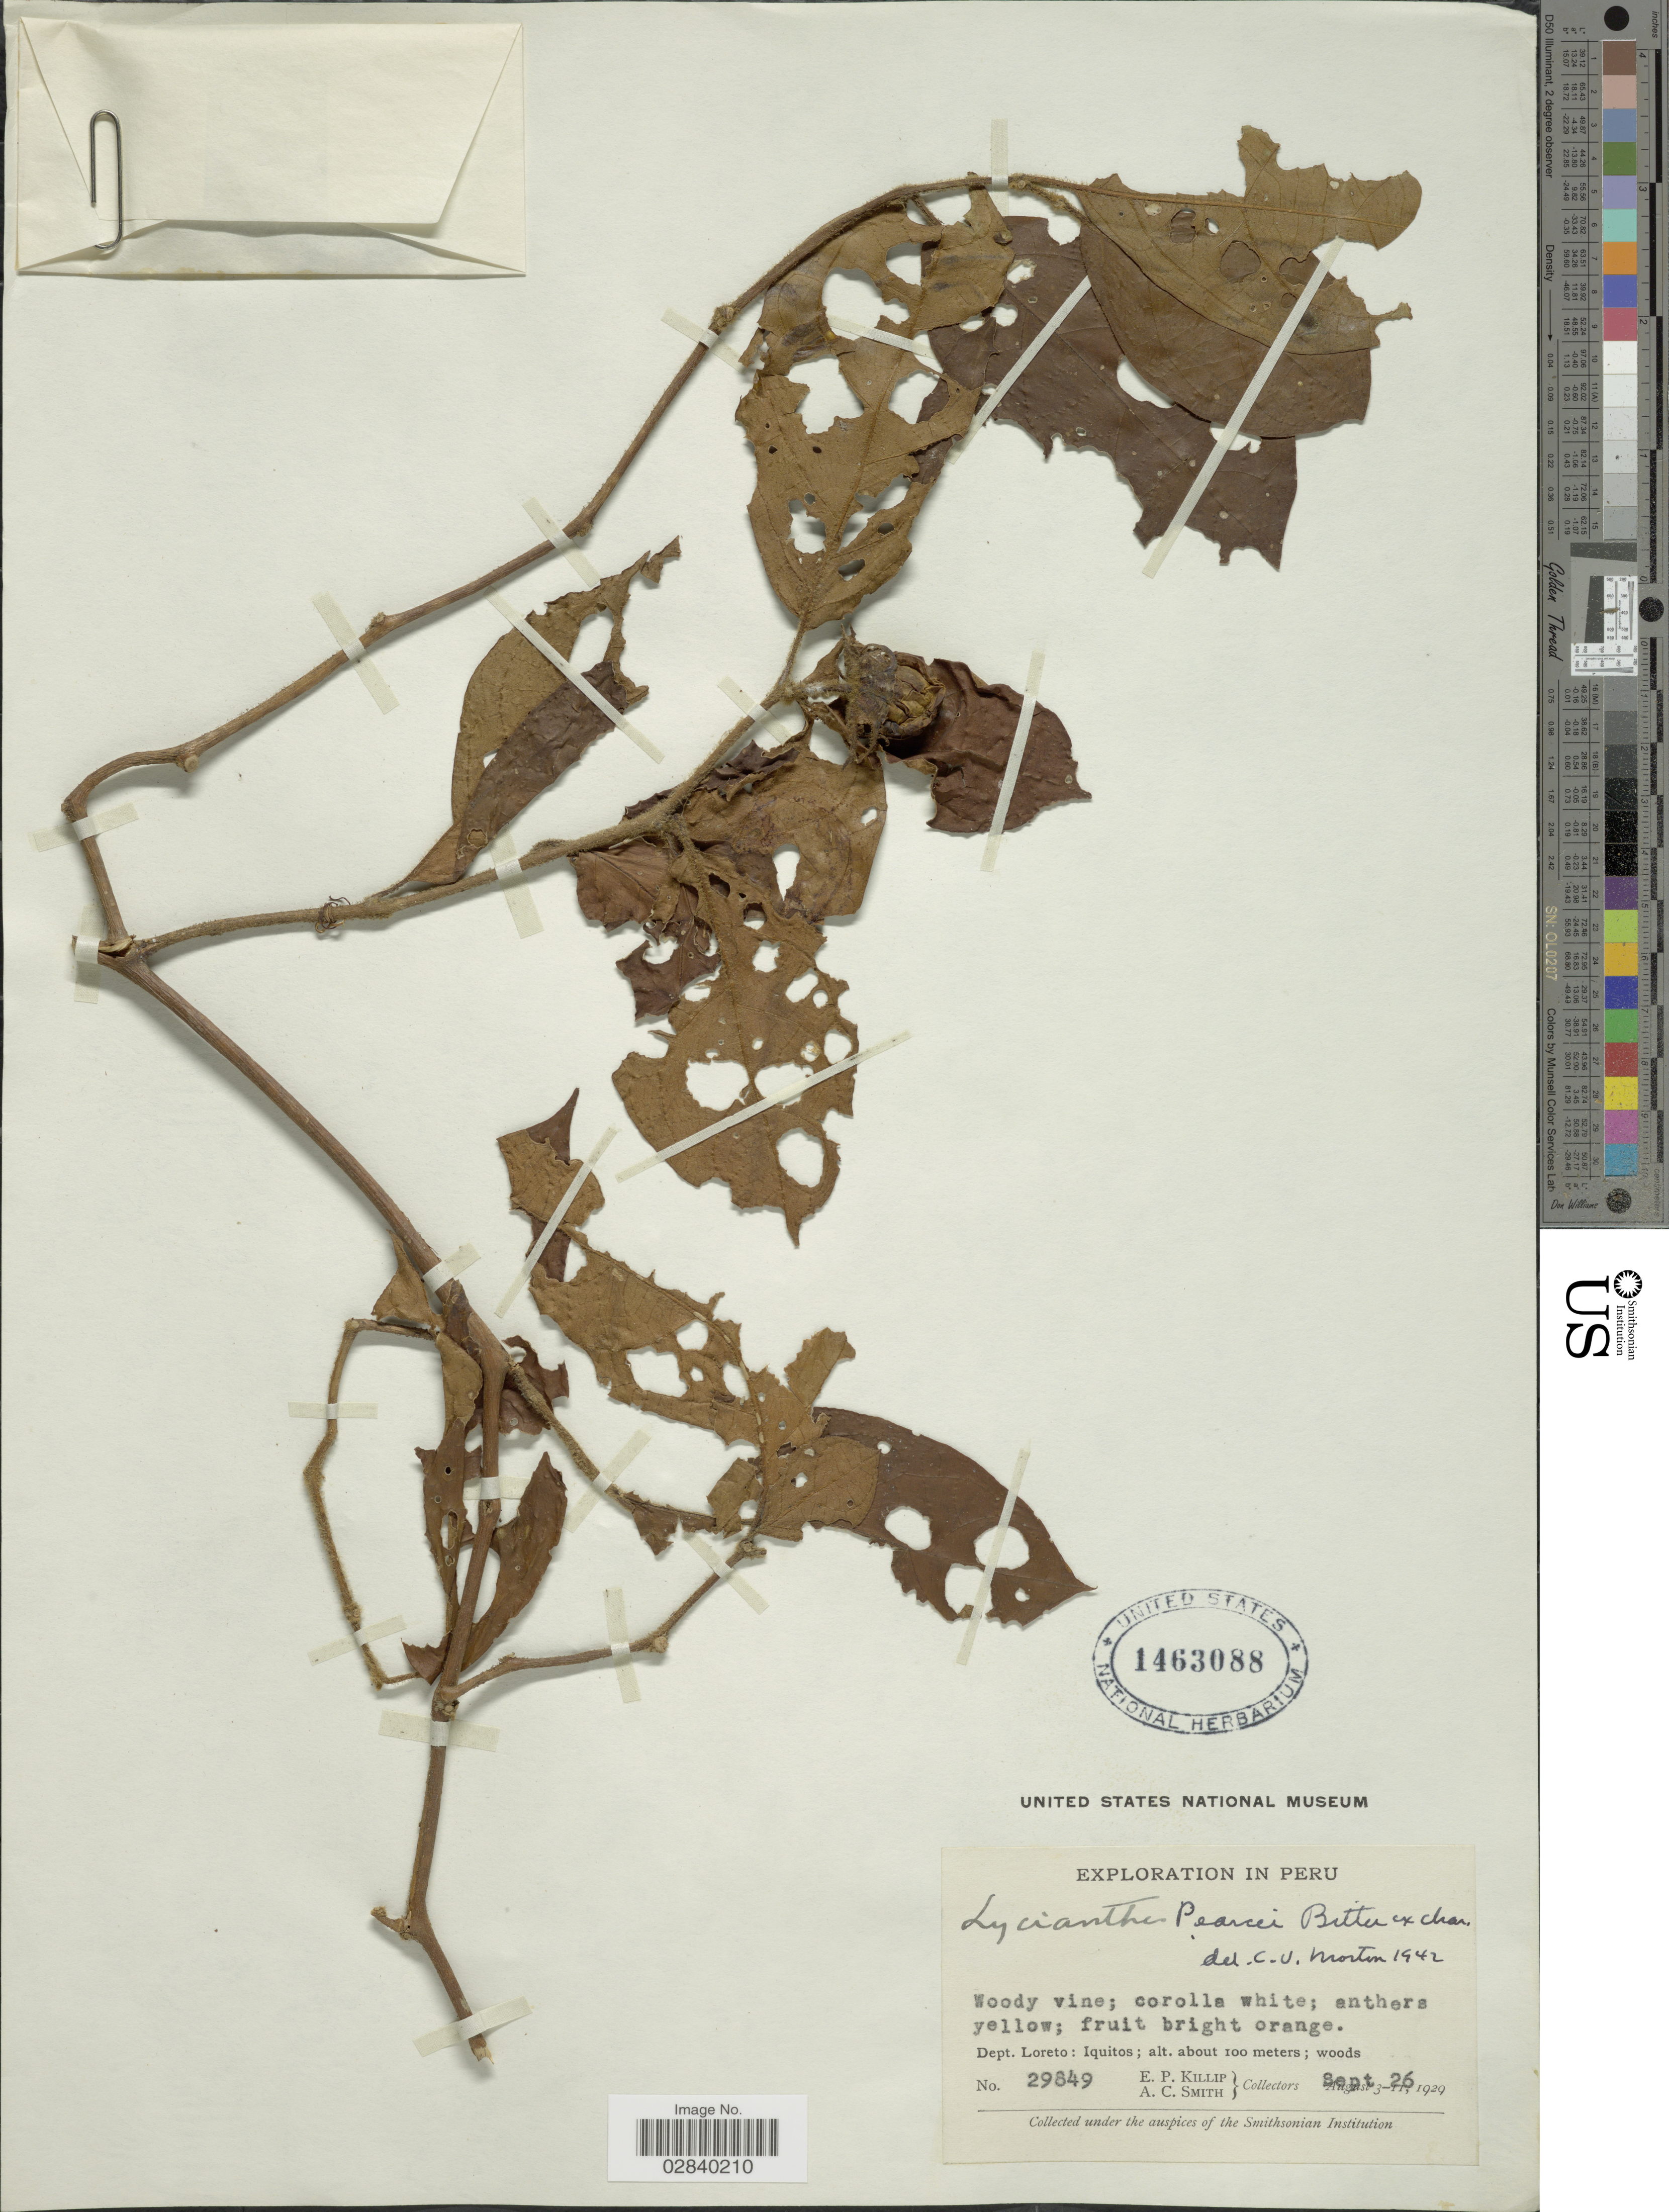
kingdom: Plantae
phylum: Tracheophyta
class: Magnoliopsida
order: Solanales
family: Solanaceae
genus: Lycianthes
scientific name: Lycianthes pearcei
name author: Bitter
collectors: E. P. Killip & A. C. Smith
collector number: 29849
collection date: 1929-09-26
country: Peru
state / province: Loreto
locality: Dept. Loreto: Iquitos.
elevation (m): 100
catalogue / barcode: US 1463088